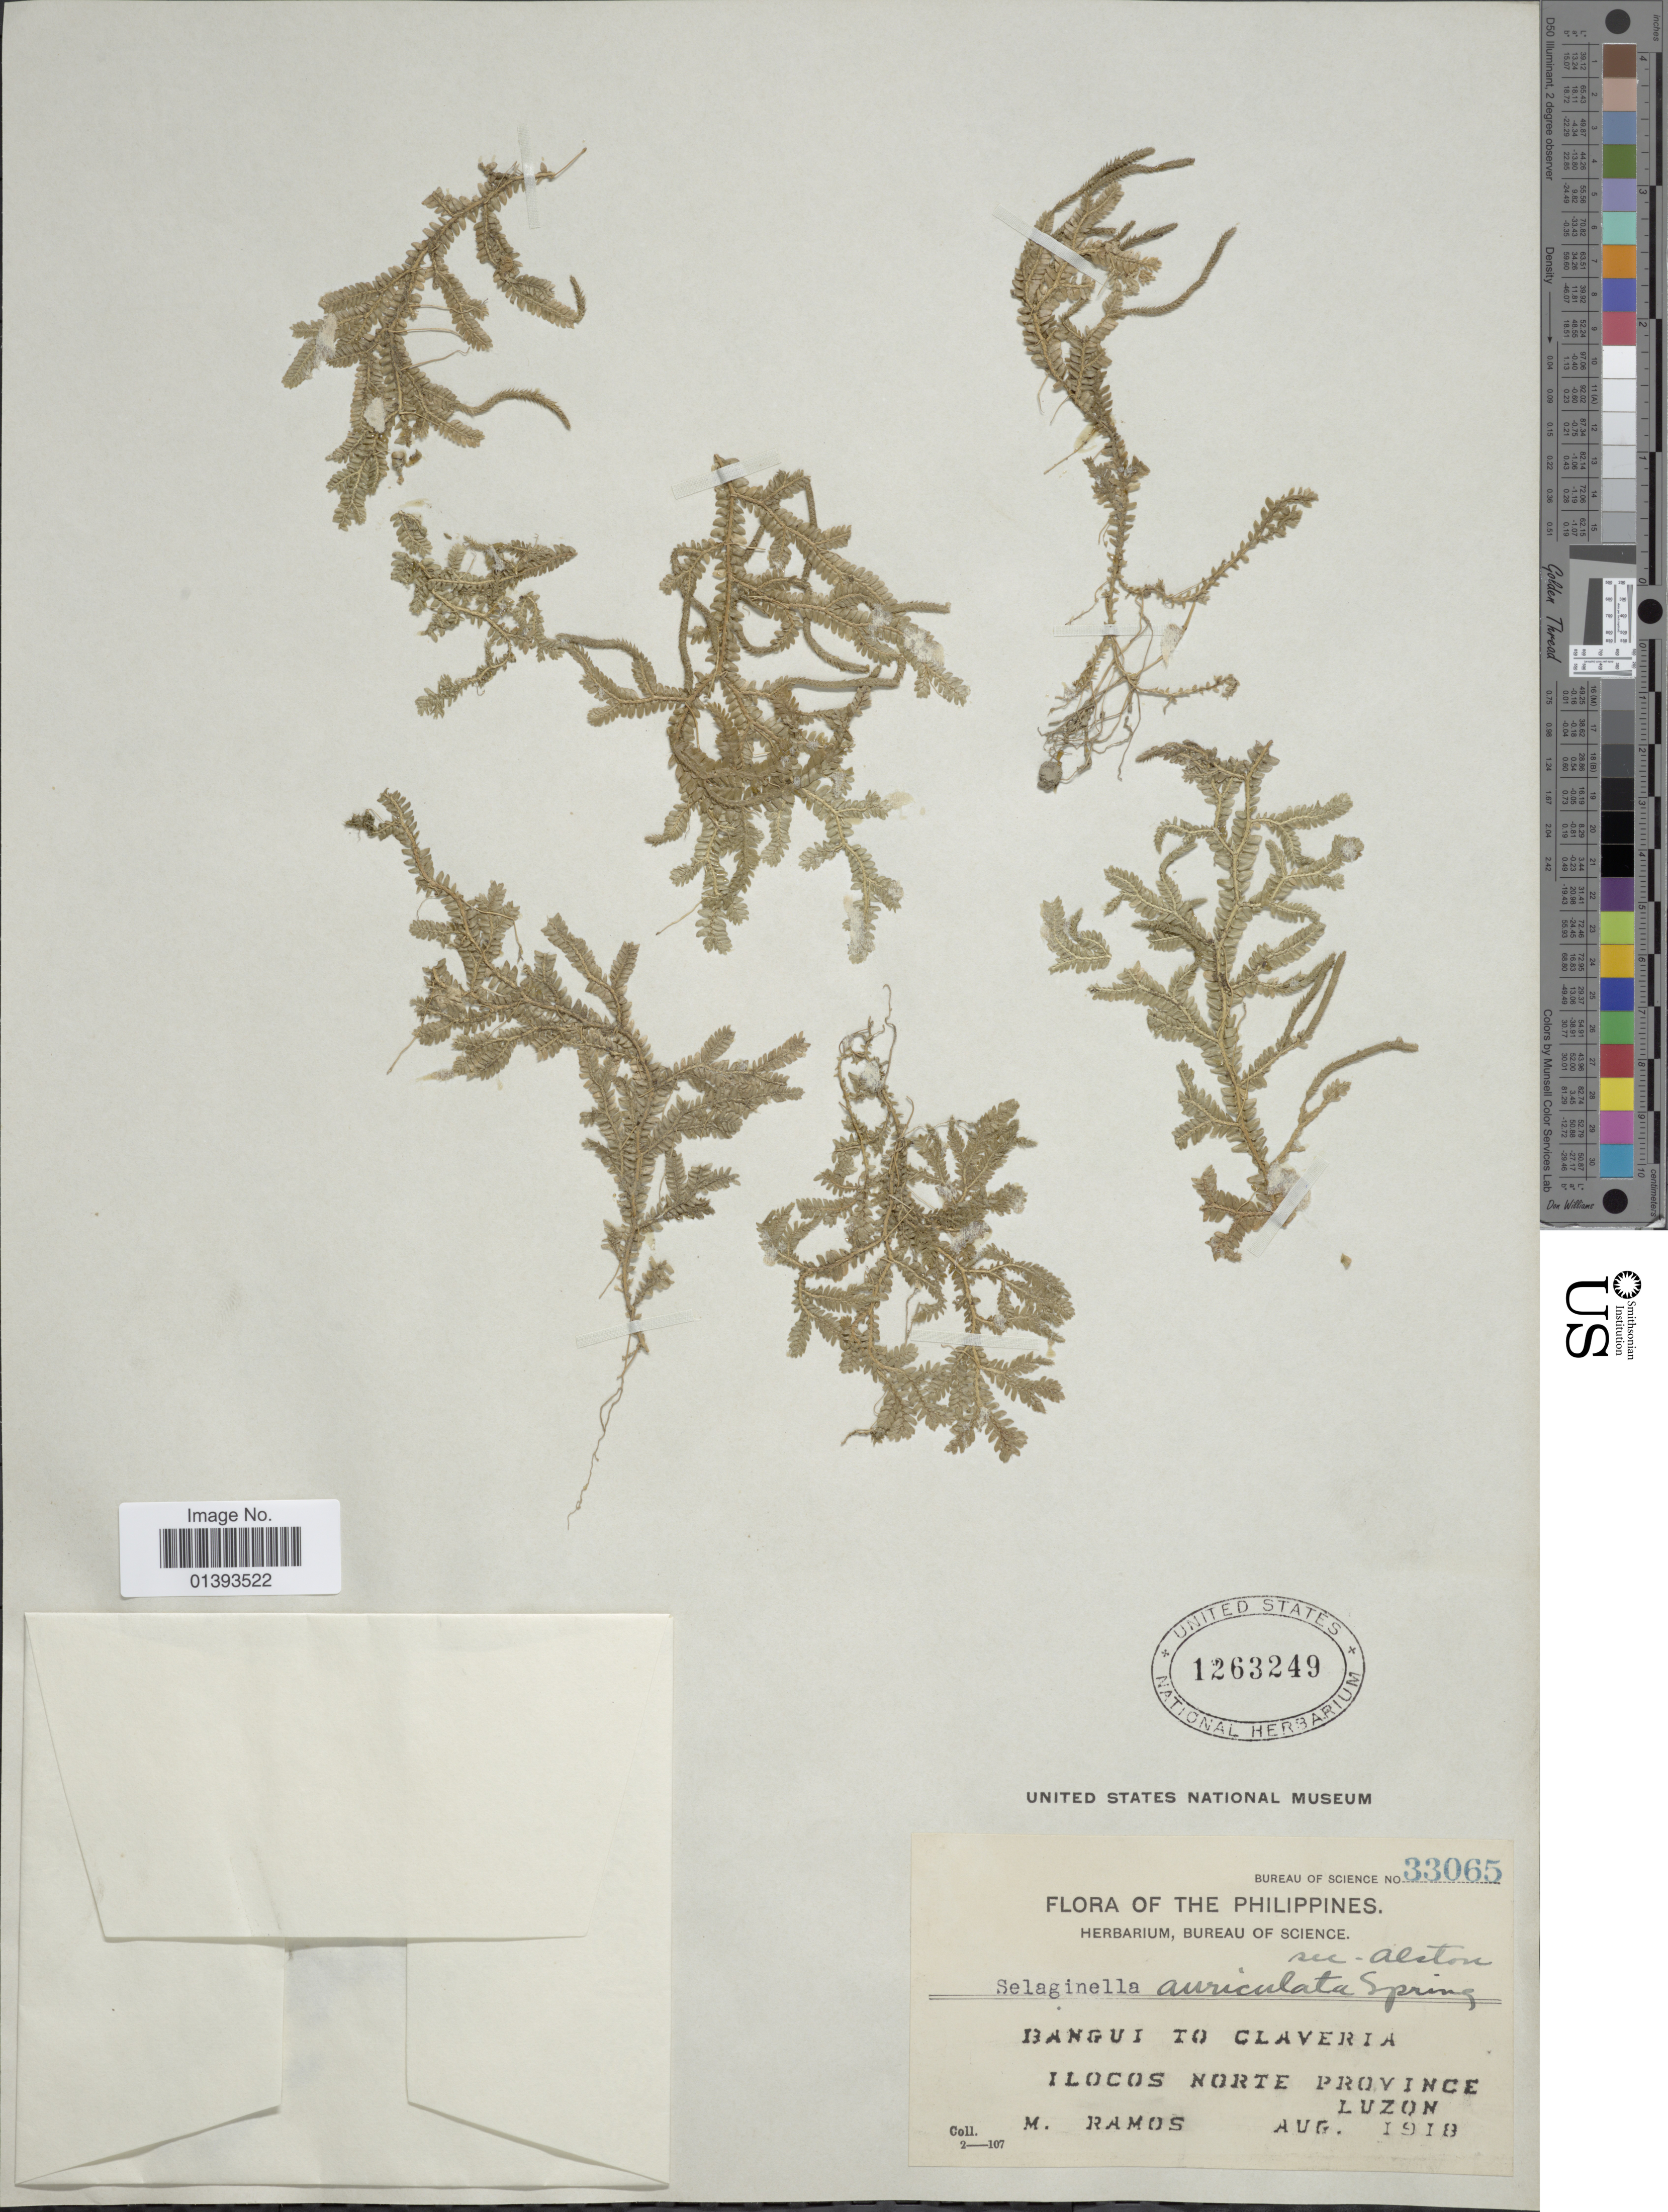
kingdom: Plantae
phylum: Tracheophyta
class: Lycopodiopsida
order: Selaginellales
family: Selaginellaceae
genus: Selaginella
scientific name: Selaginella auriculata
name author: Spring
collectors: M. Ramos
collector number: Bureau of Science 33065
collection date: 1918-08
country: Philippines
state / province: Central Luzon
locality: Bangui to Claveria, Ilocos Norte Province, Luzon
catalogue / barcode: US 1263249